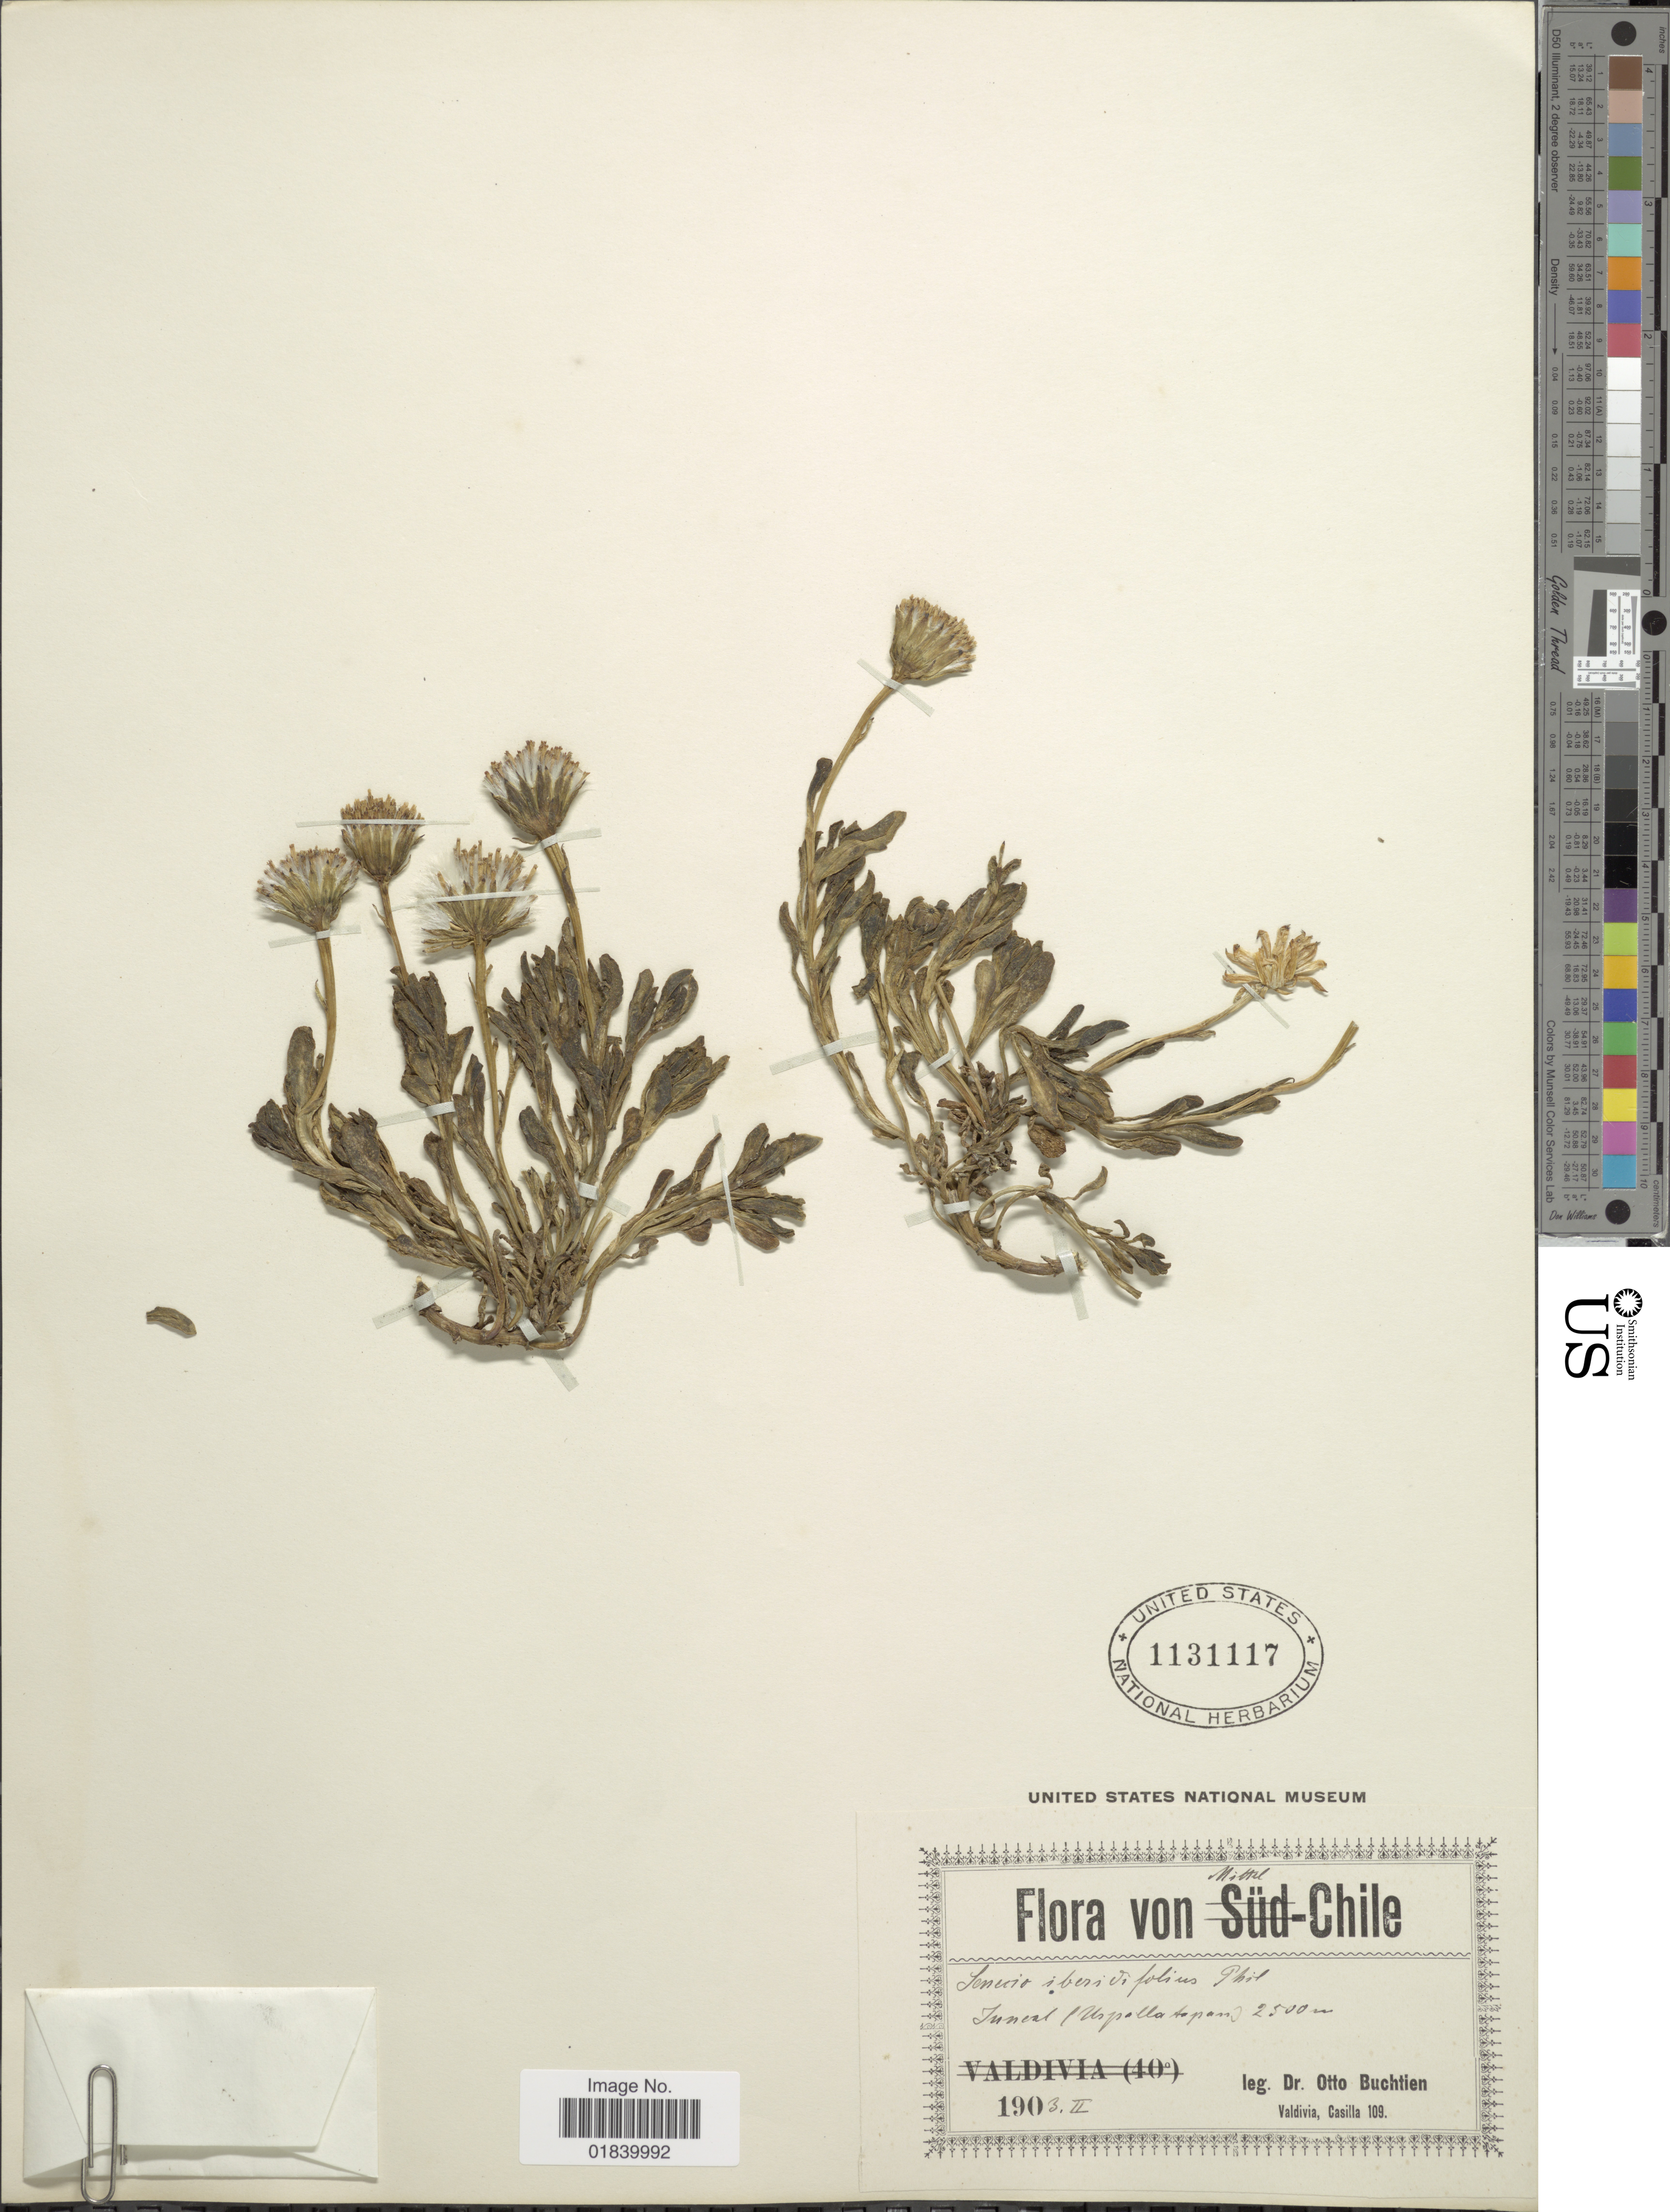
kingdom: Plantae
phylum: Tracheophyta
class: Magnoliopsida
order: Asterales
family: Asteraceae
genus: Senecio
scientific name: Senecio crithmoides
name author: Hook. & Arn.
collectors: O. Buchtien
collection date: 1903-02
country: Chile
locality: Mittel-Chile. Juncal (Uspallata Pass).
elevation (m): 2500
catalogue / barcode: US 1131117